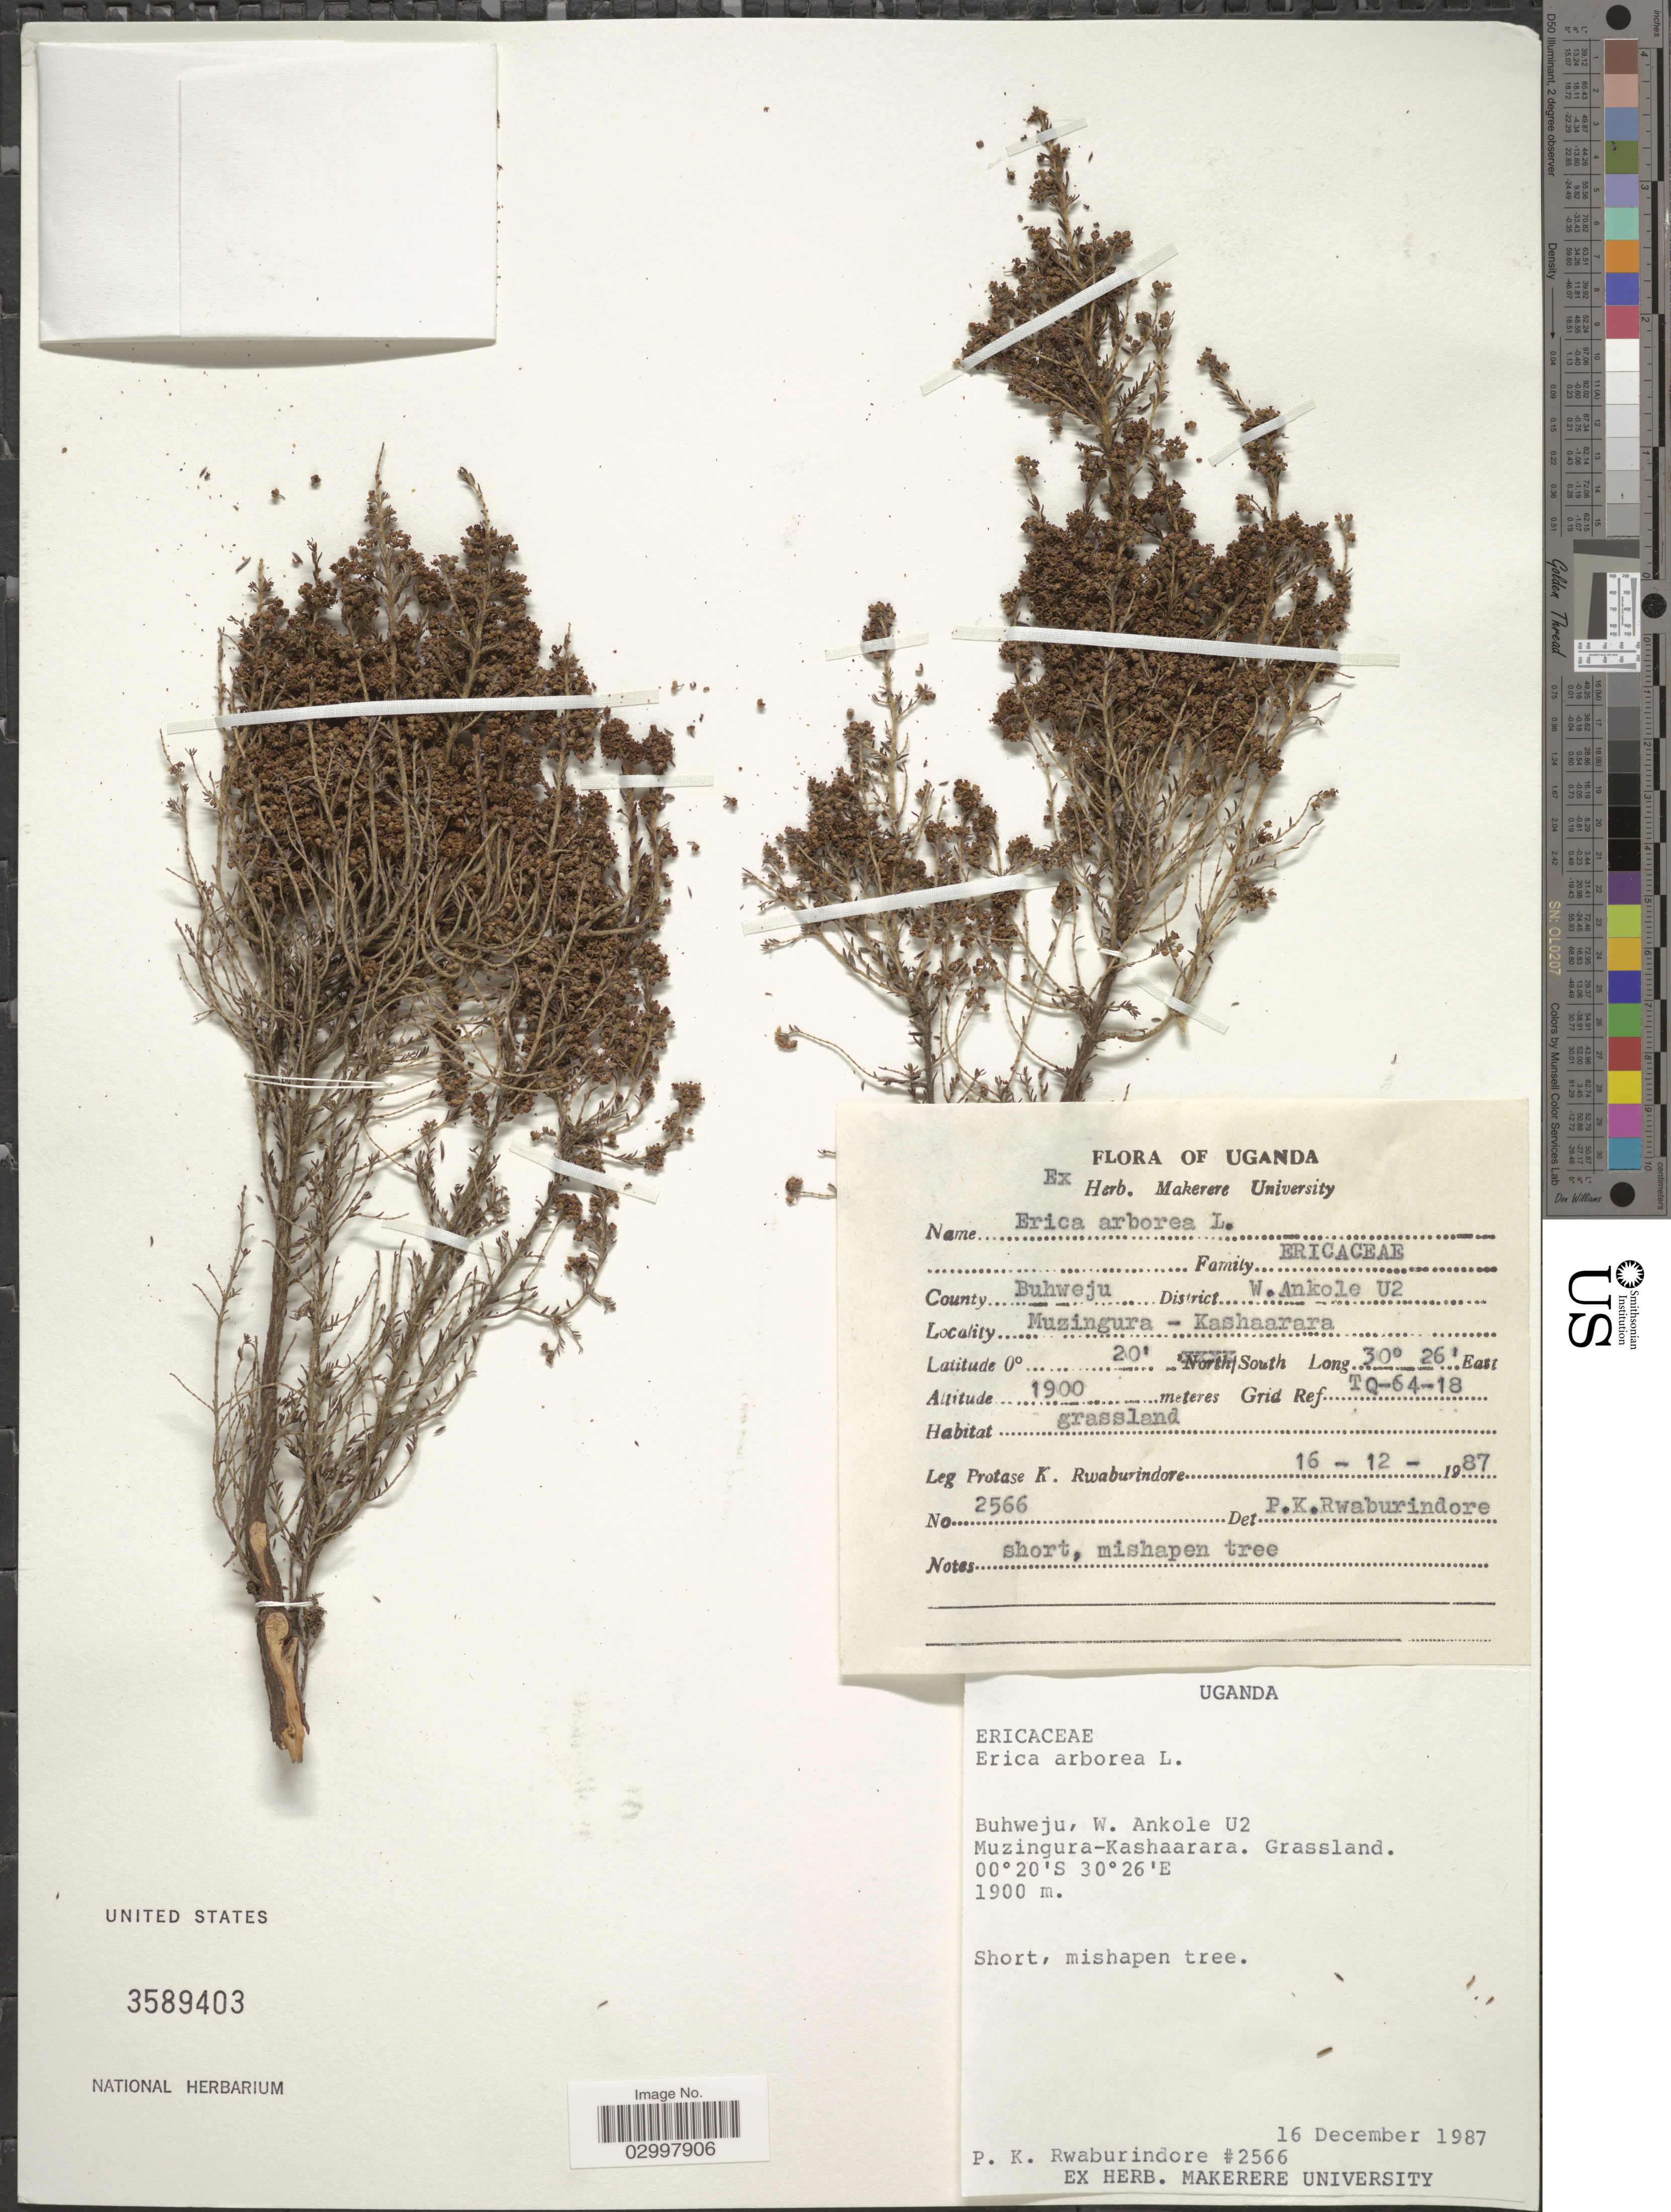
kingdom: Plantae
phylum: Tracheophyta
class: Magnoliopsida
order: Ericales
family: Ericaceae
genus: Erica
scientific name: Erica arborea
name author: L.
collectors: P. Rwaburindore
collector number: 2566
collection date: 1987-12-16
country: Uganda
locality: County Buhweju. District W. Ankole U2. Muzingura- Kashaarara. Grid Ref. TQ-64-18.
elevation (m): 1900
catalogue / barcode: US 3589403